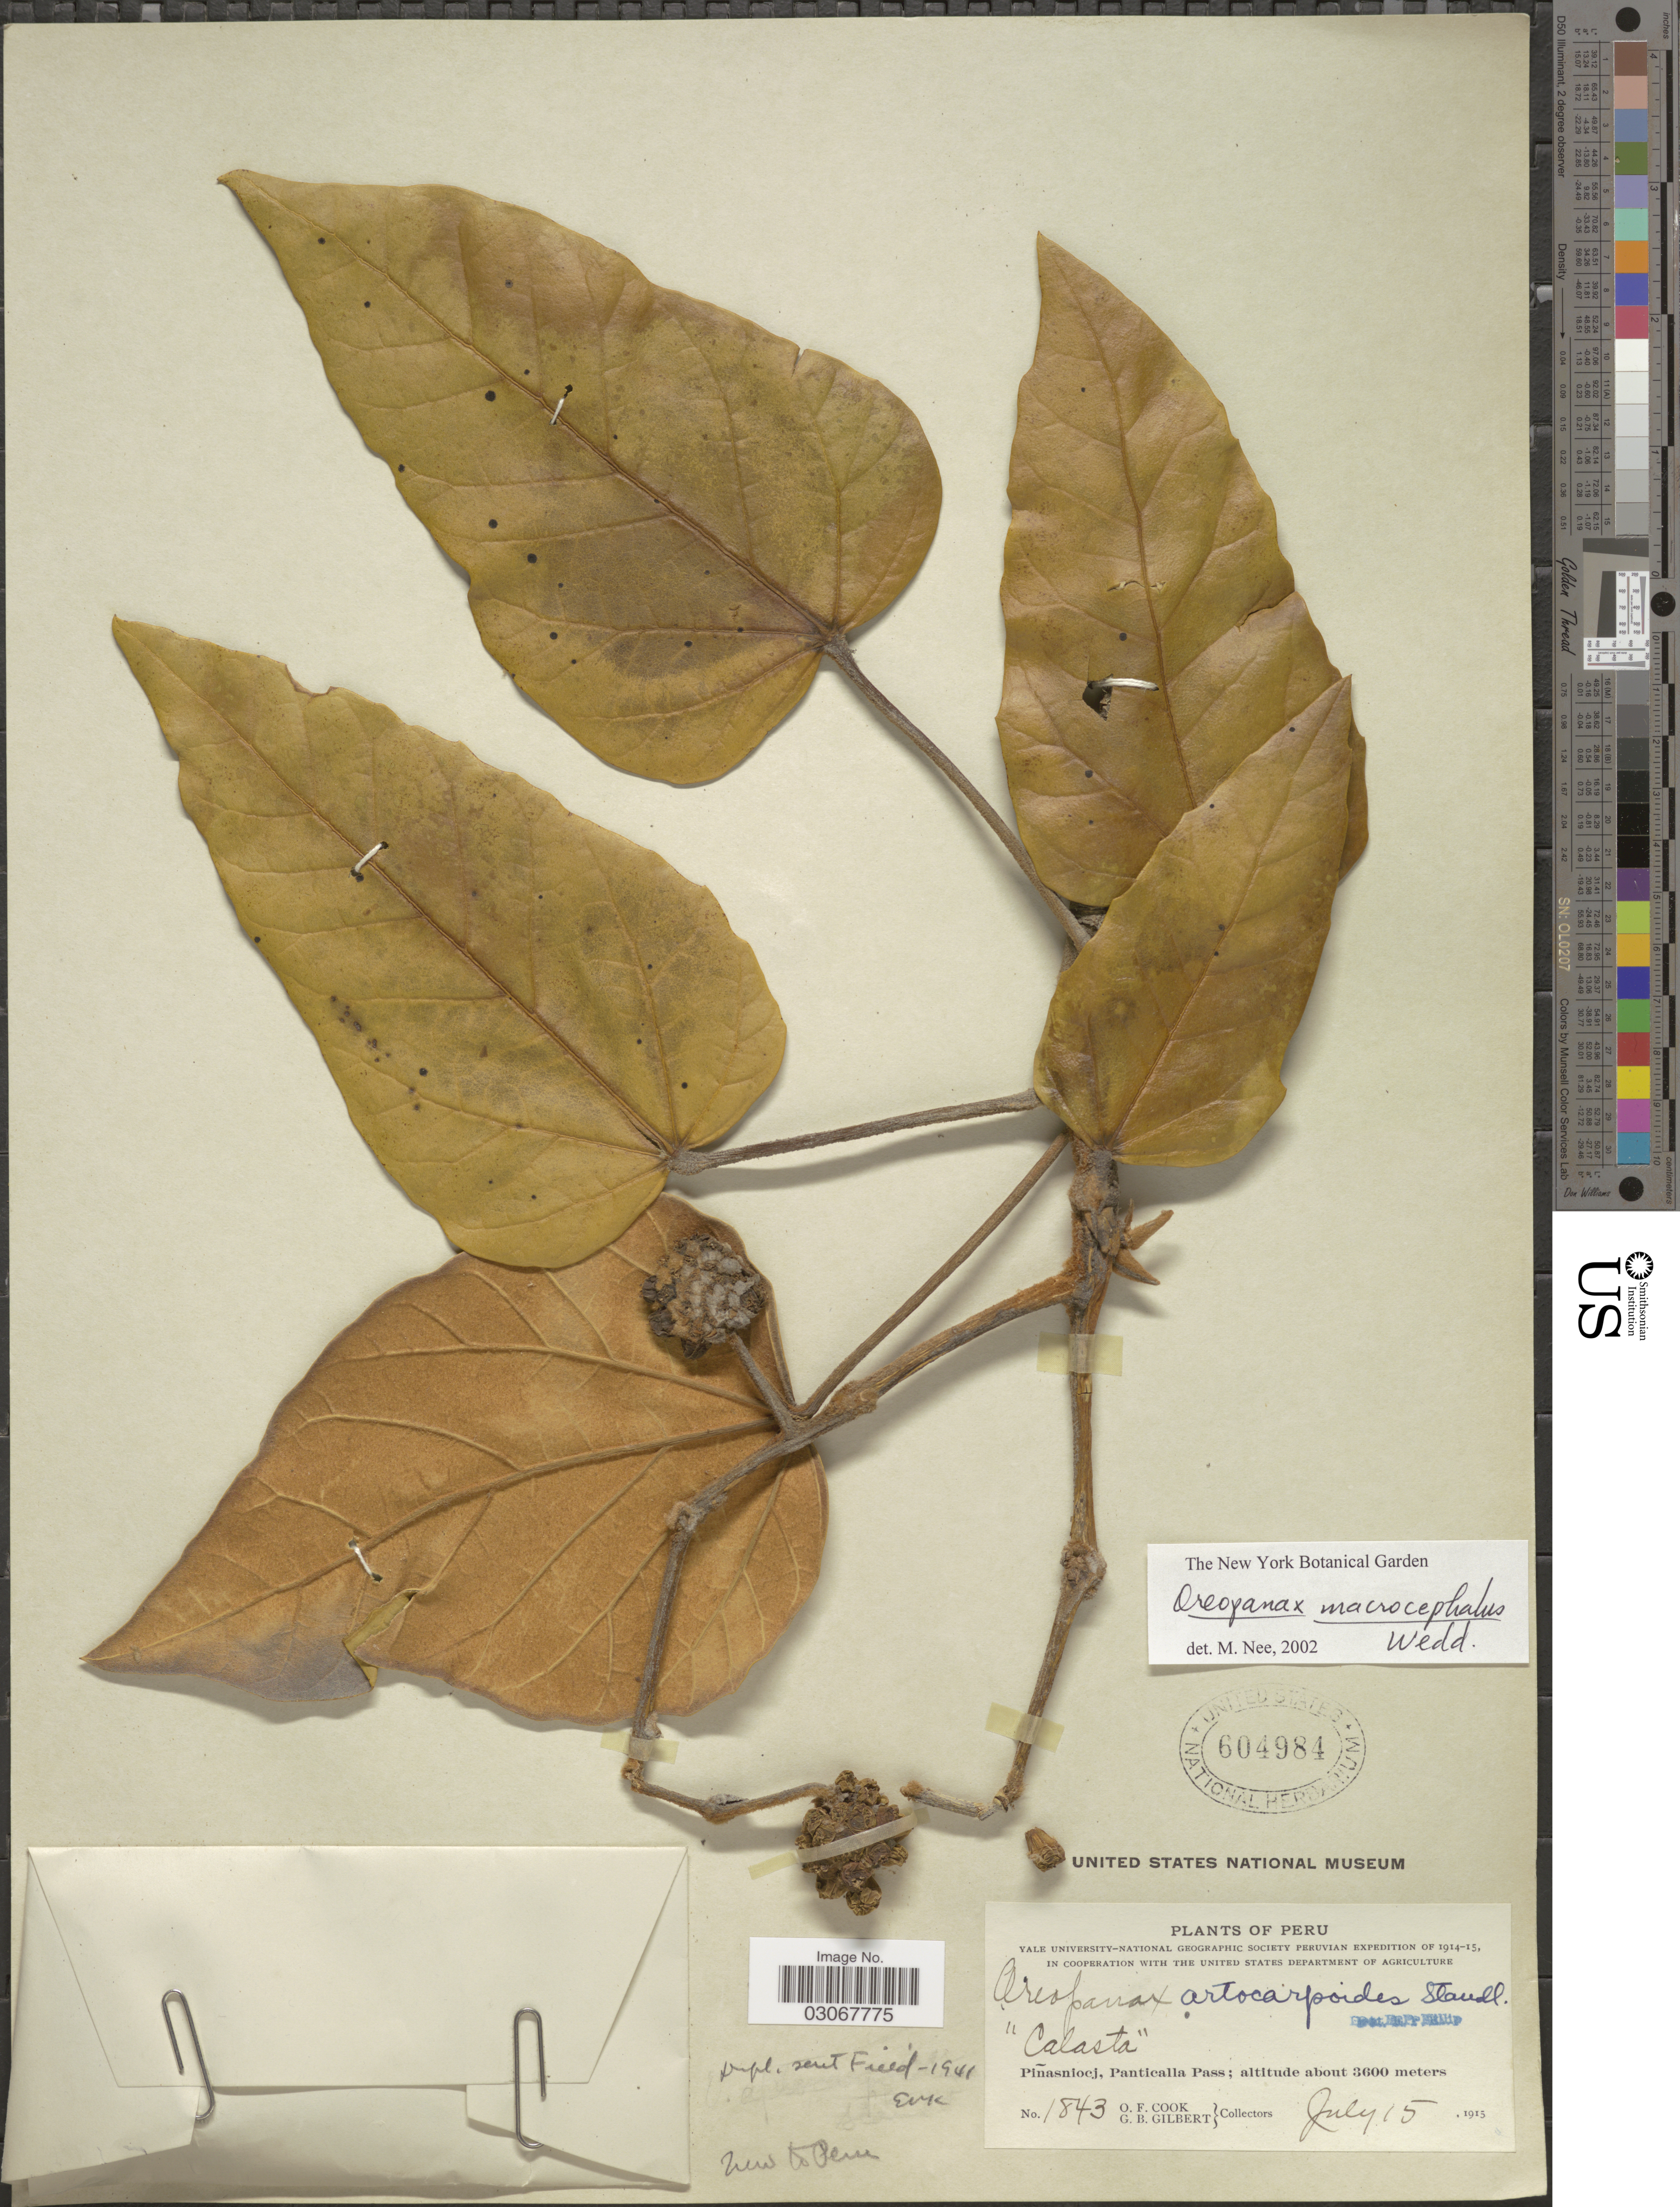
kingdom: Plantae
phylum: Tracheophyta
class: Magnoliopsida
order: Apiales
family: Araliaceae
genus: Oreopanax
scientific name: Oreopanax artocarpoides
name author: Standl.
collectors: O. F. Cook & G. B. Gilbert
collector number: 1843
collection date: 1915-07-15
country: Peru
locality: Piñasniocj, Panticalla Pass.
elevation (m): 3600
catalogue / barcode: US 604984